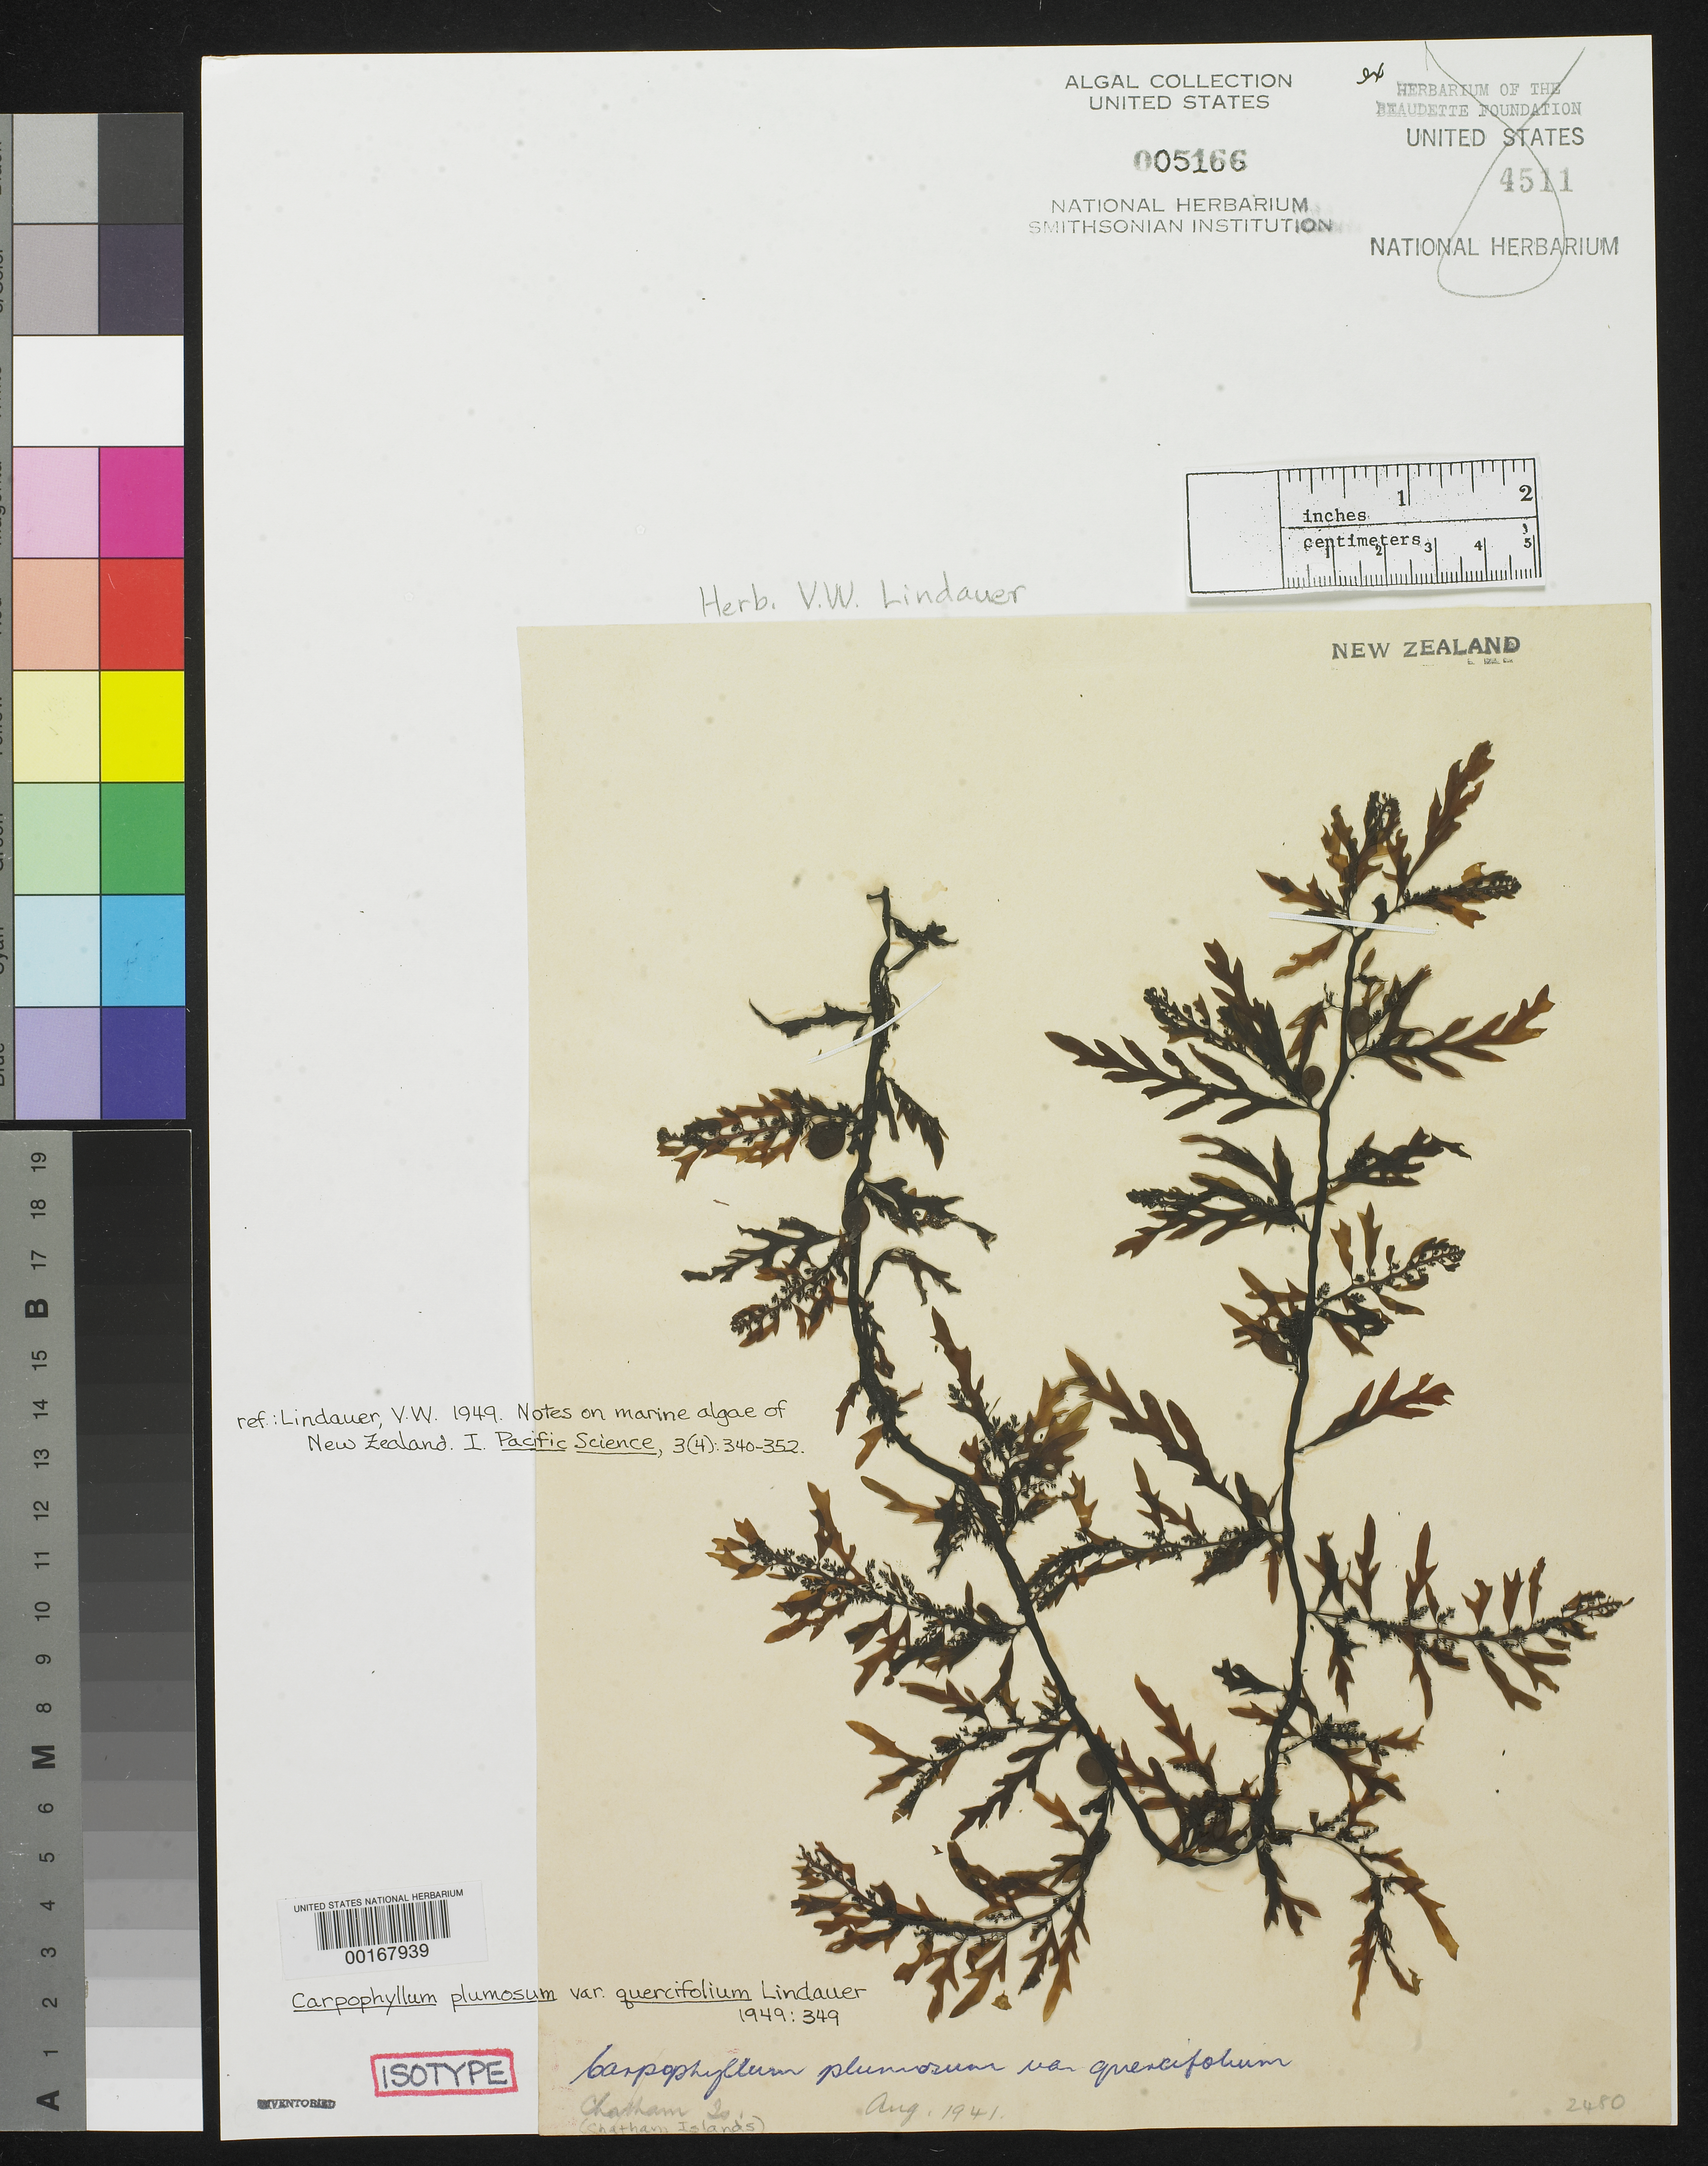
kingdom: Chromista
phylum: Ochrophyta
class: Phaeophyceae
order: Fucales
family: Sargassaceae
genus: Carpophyllum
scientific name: Carpophyllum plumosum var. quercifolium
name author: Lindauer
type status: Isotype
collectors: Lindauer, V. W. (herbarium)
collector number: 2480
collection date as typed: Aug 1941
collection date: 1941-08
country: New Zealand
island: Chatham Islands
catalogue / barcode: US 5166